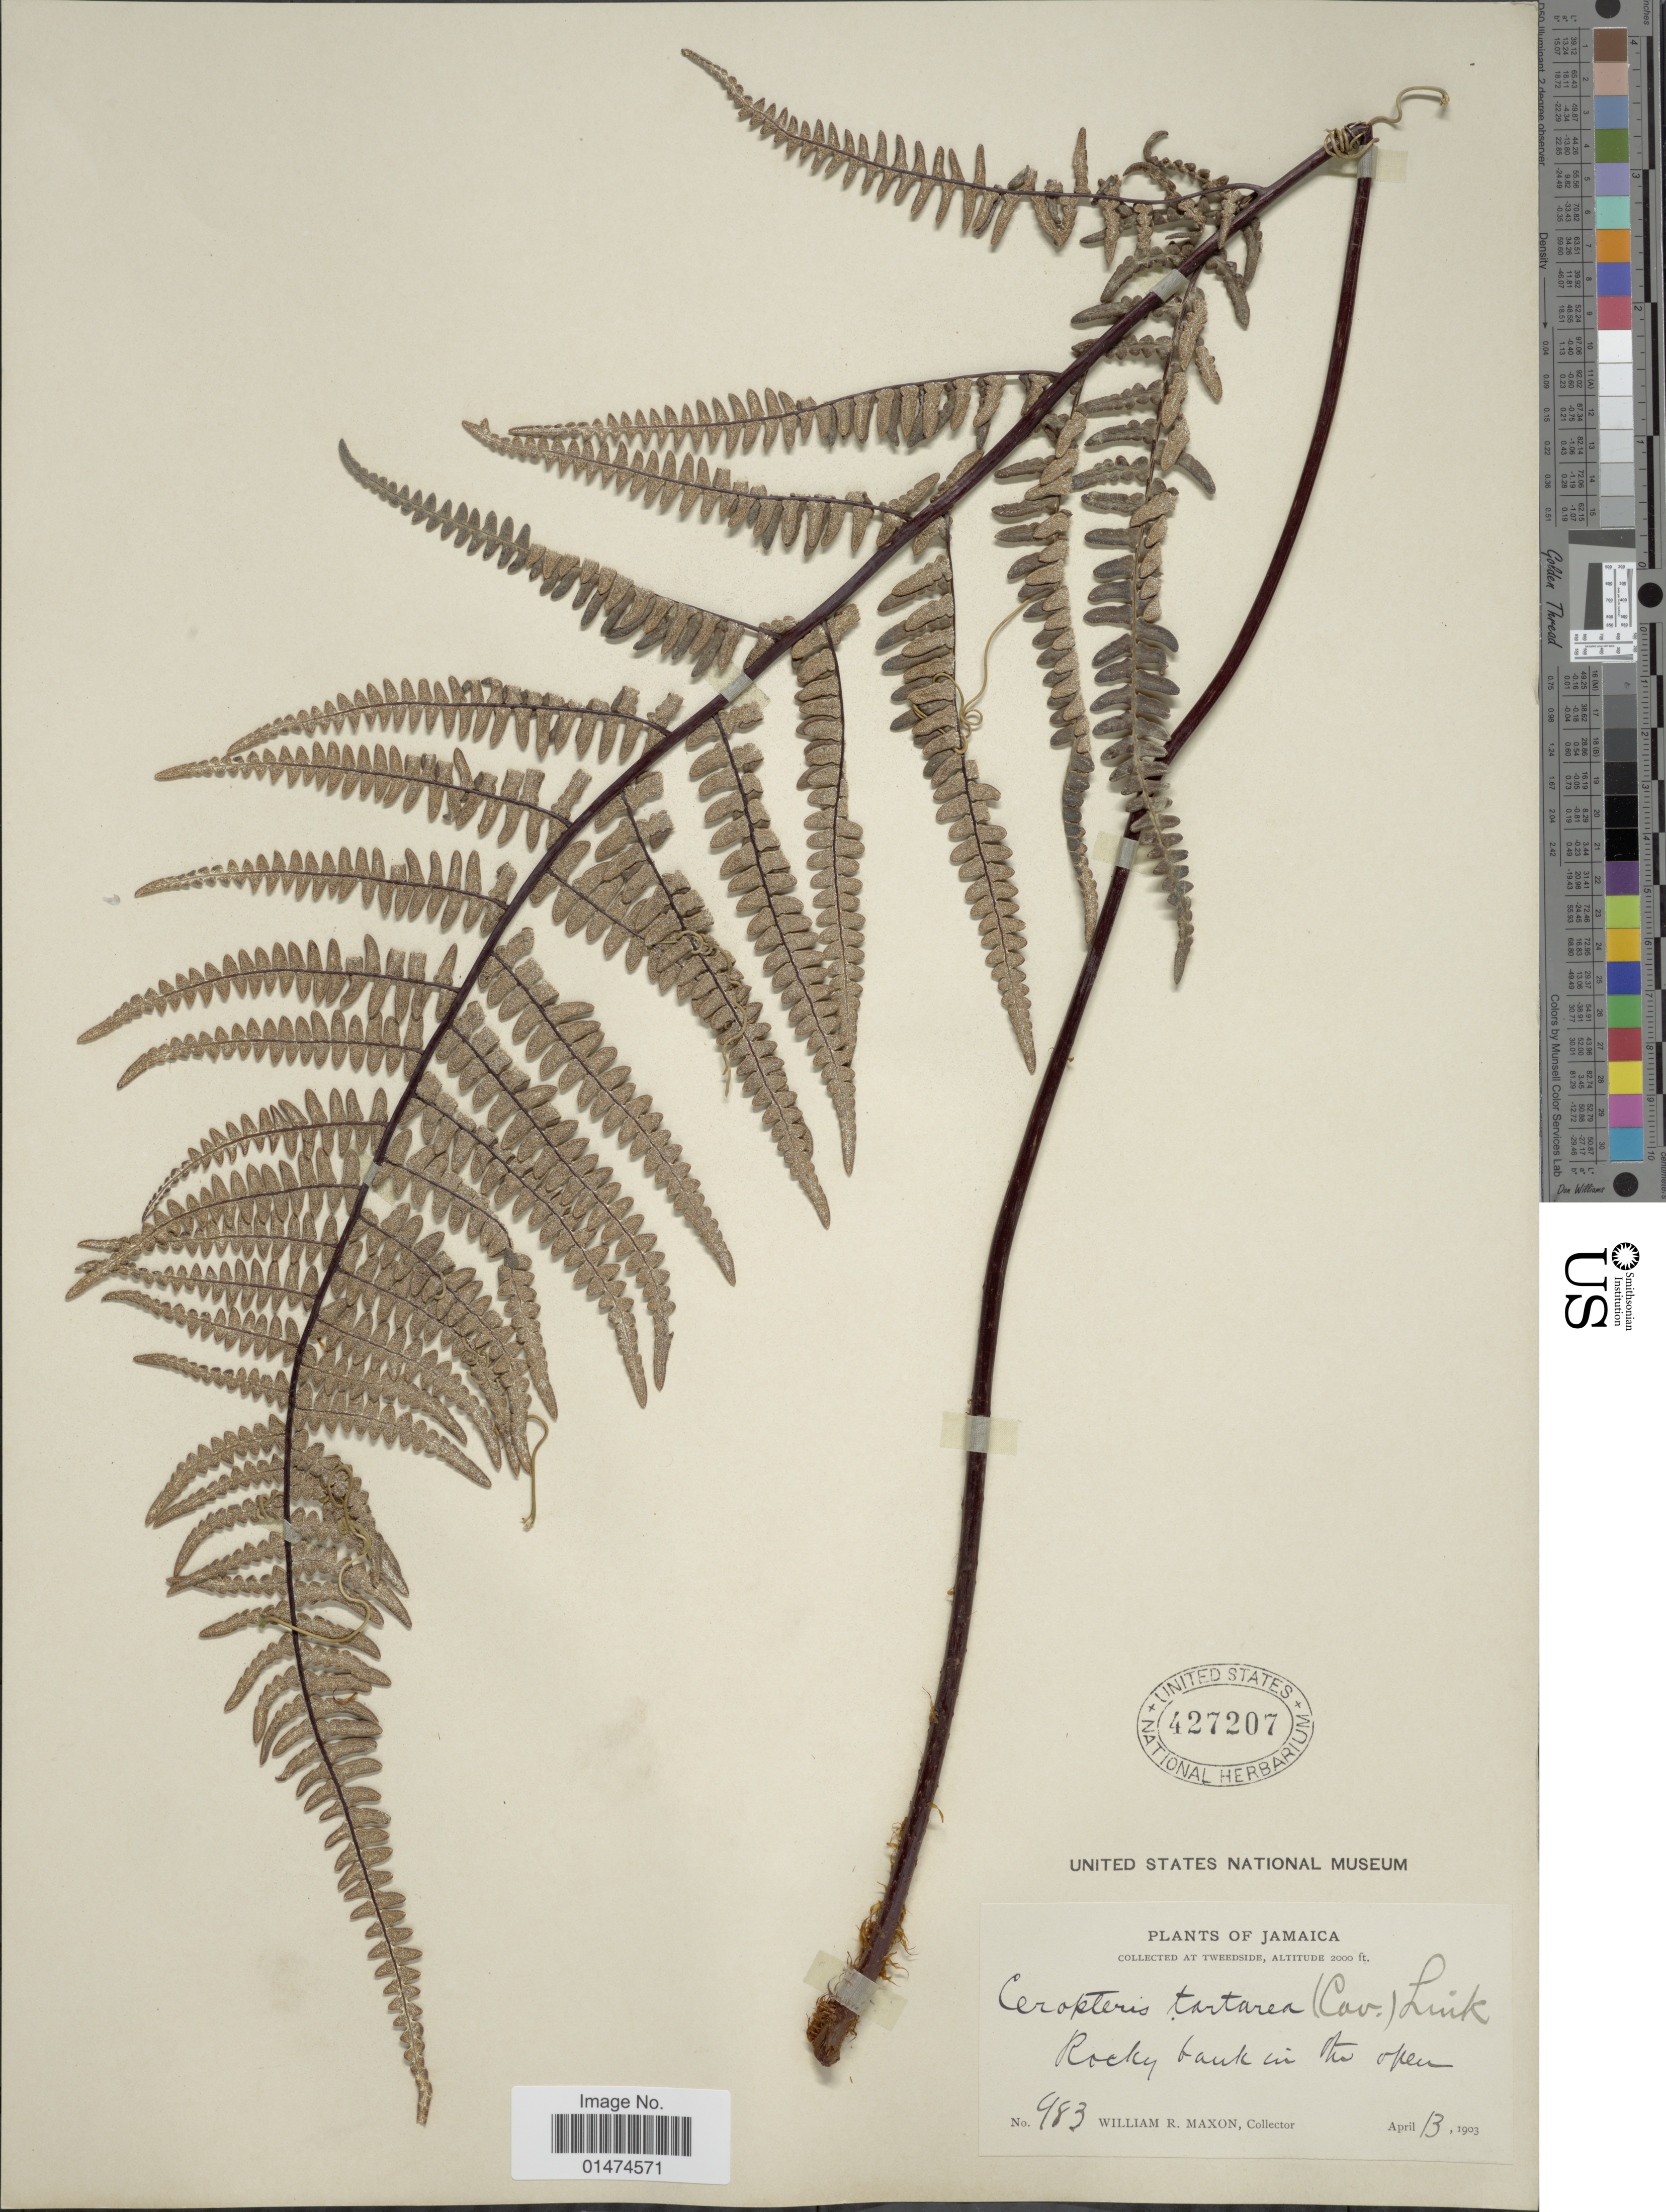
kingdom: Plantae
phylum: Tracheophyta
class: Polypodiopsida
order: Polypodiales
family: Pteridaceae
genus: Pityrogramma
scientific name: Pityrogramma ebenea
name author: (L.) Proctor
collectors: W. R. Maxon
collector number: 983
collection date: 1903-04-13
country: Jamaica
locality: Tweedside. Jamaica.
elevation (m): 610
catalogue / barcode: US 427207